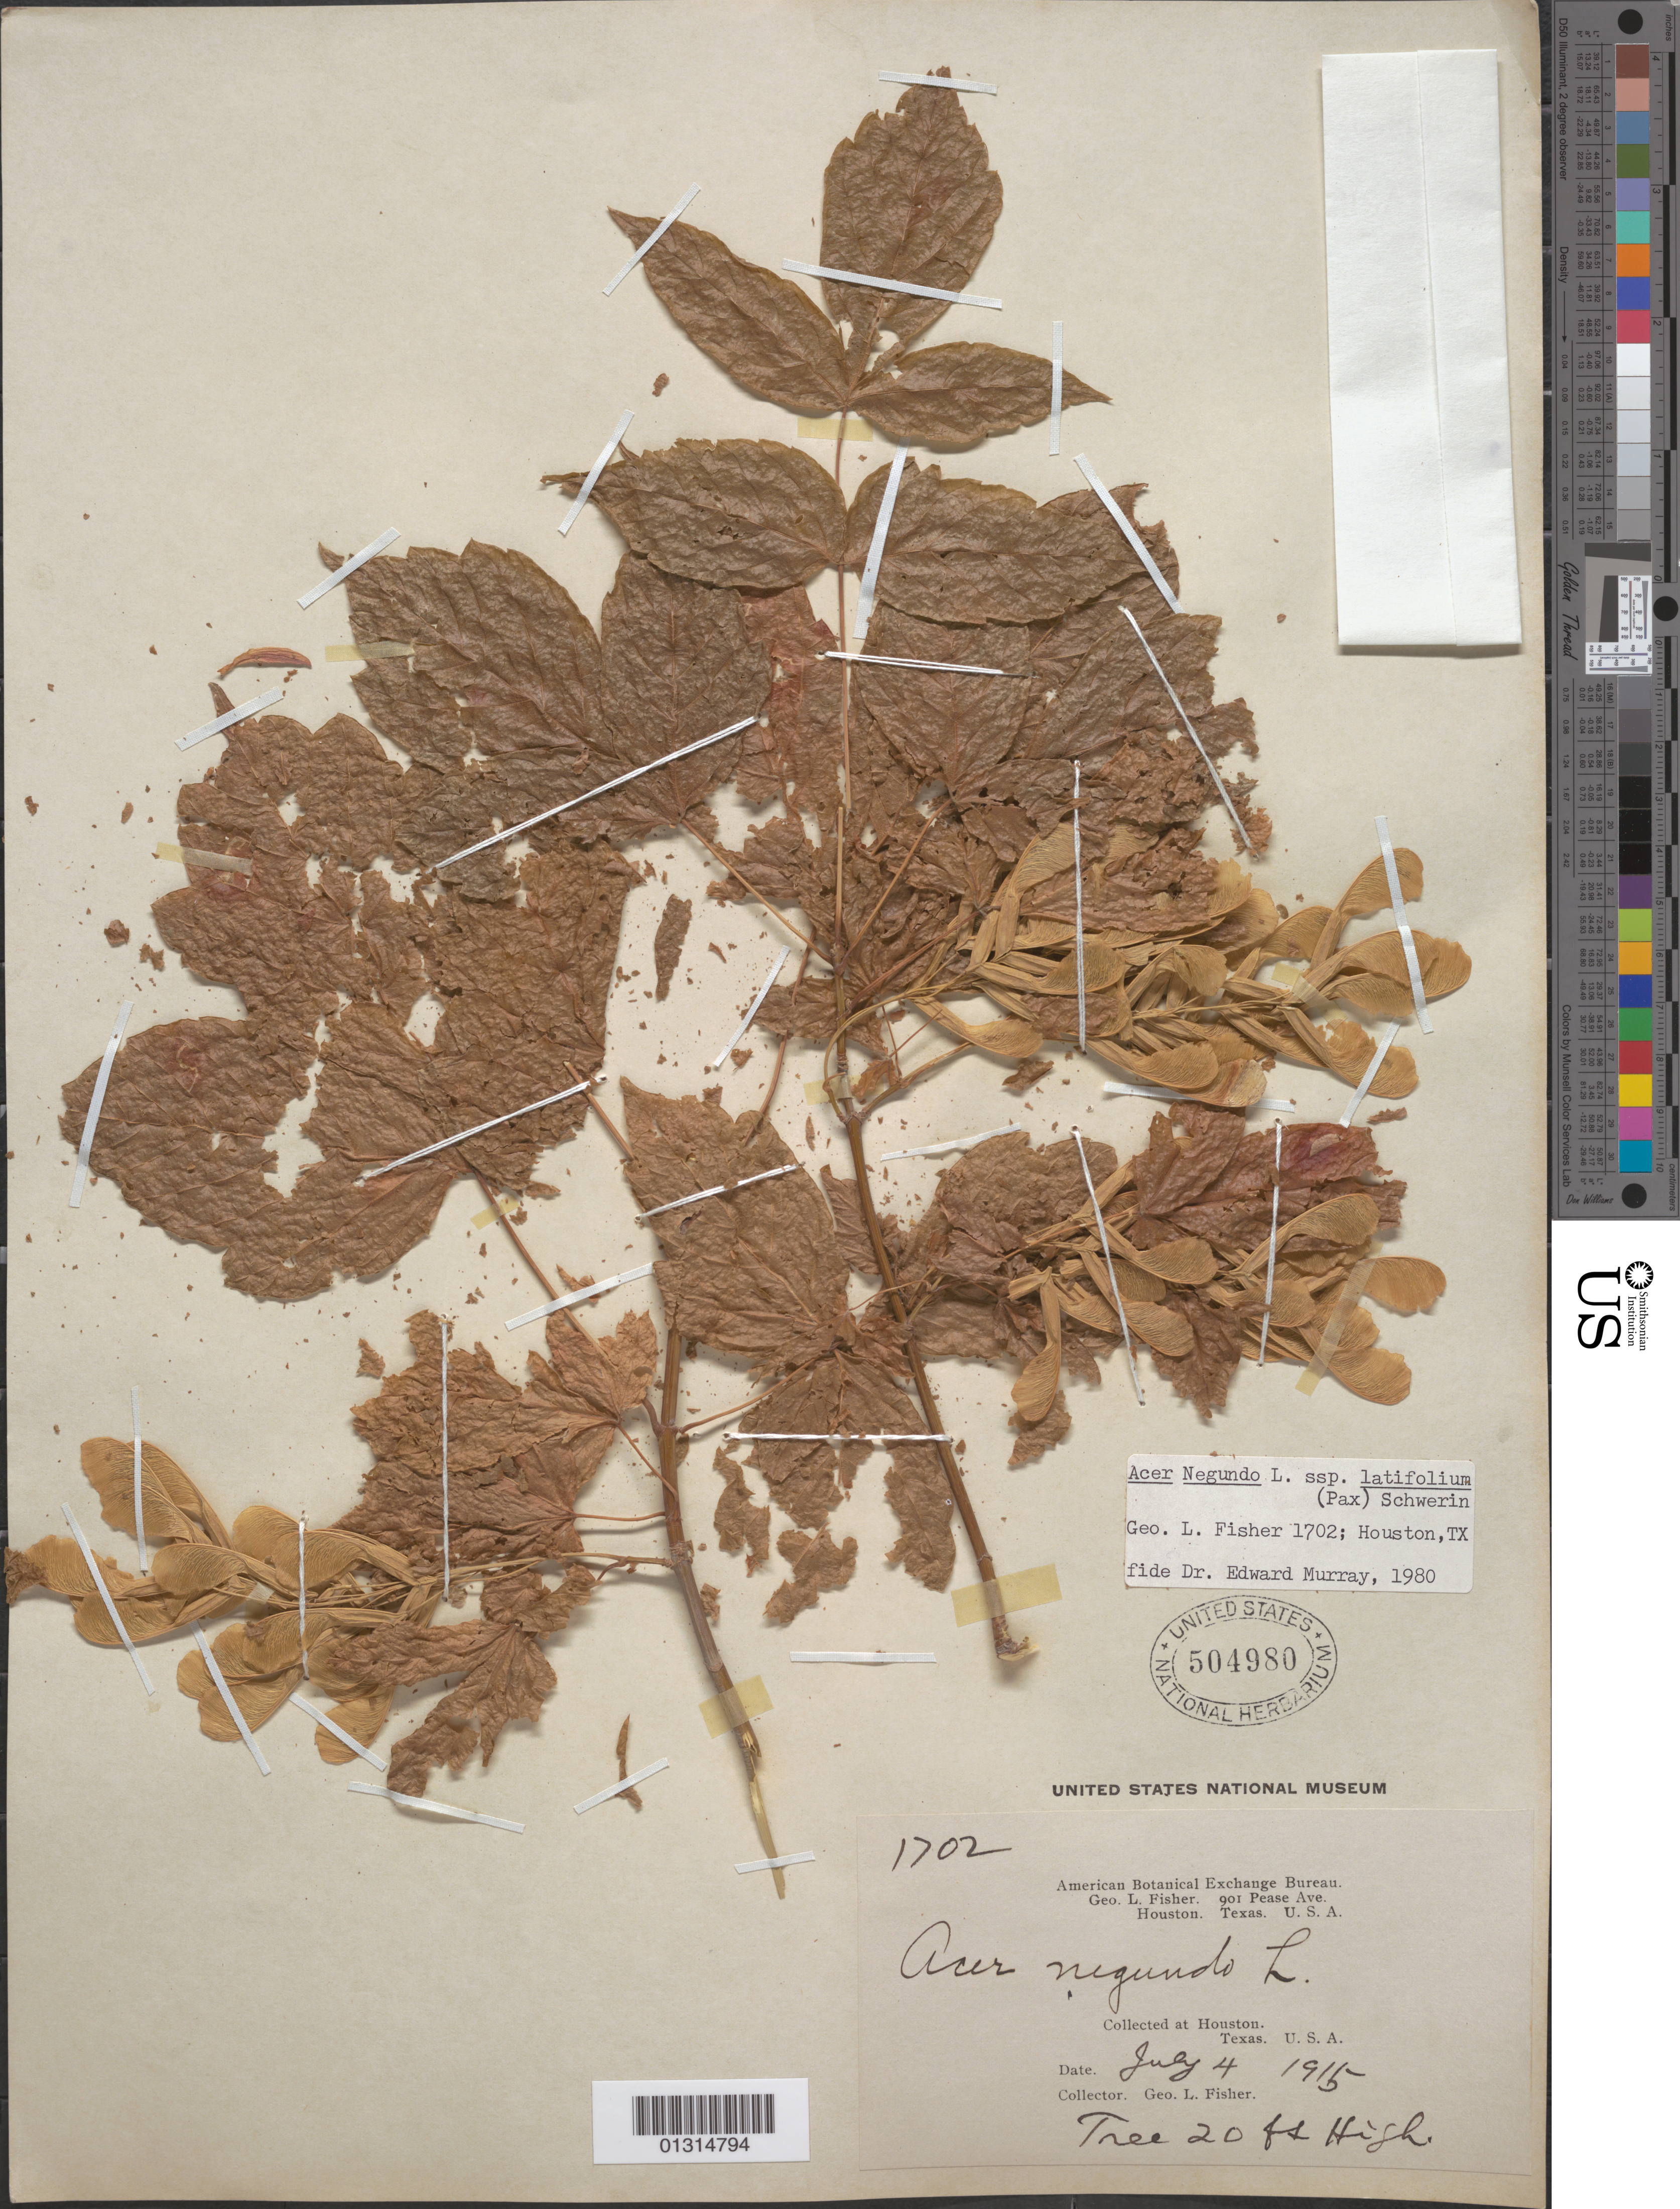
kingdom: Plantae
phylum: Tracheophyta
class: Magnoliopsida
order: Sapindales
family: Sapindaceae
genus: Acer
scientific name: Acer negundo subsp. latifolium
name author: (Pax) Schwer.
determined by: Murray, Edward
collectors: G. L. Fisher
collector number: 1702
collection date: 1915-07-04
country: United States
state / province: Texas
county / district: Harris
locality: Houston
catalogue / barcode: US 504980